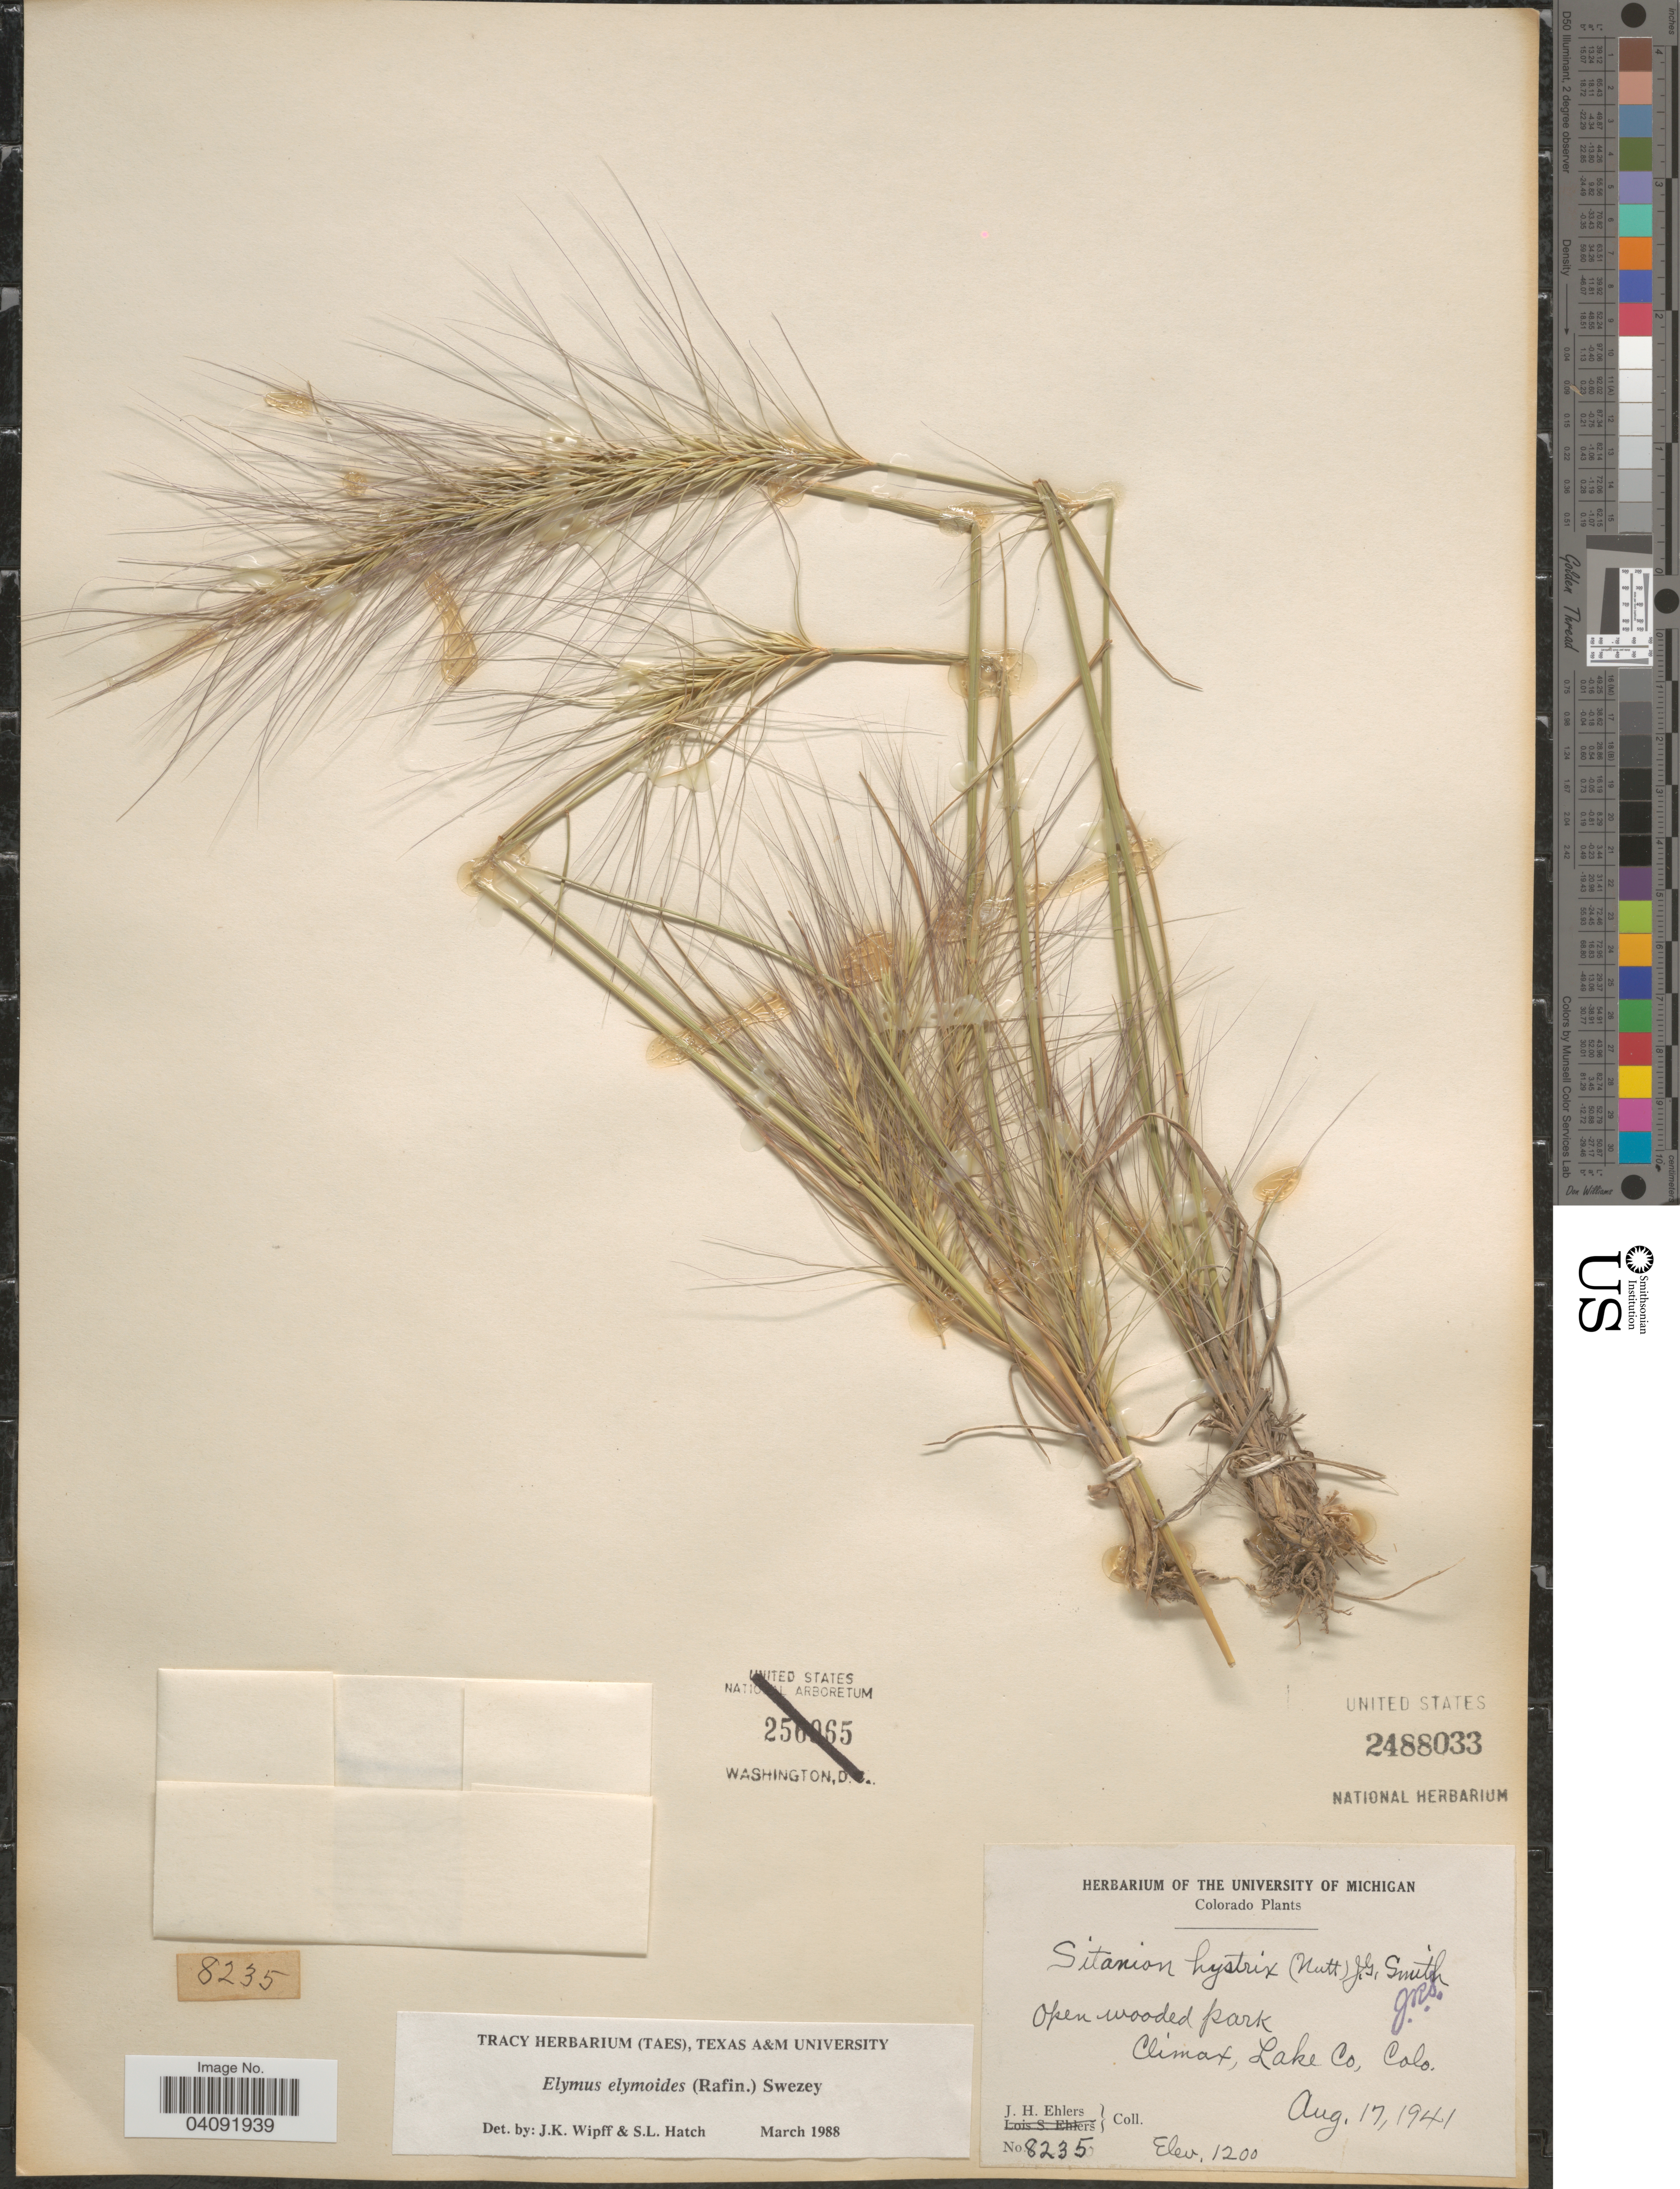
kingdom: Plantae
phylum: Tracheophyta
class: Liliopsida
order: Poales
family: Poaceae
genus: Elymus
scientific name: Elymus elymoides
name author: (Raf.) Swezey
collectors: J. H. Ehlers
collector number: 8235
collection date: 1941-08-17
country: United States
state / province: Colorado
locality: Open wooded park Climax, Lake Co.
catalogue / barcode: US 2488033